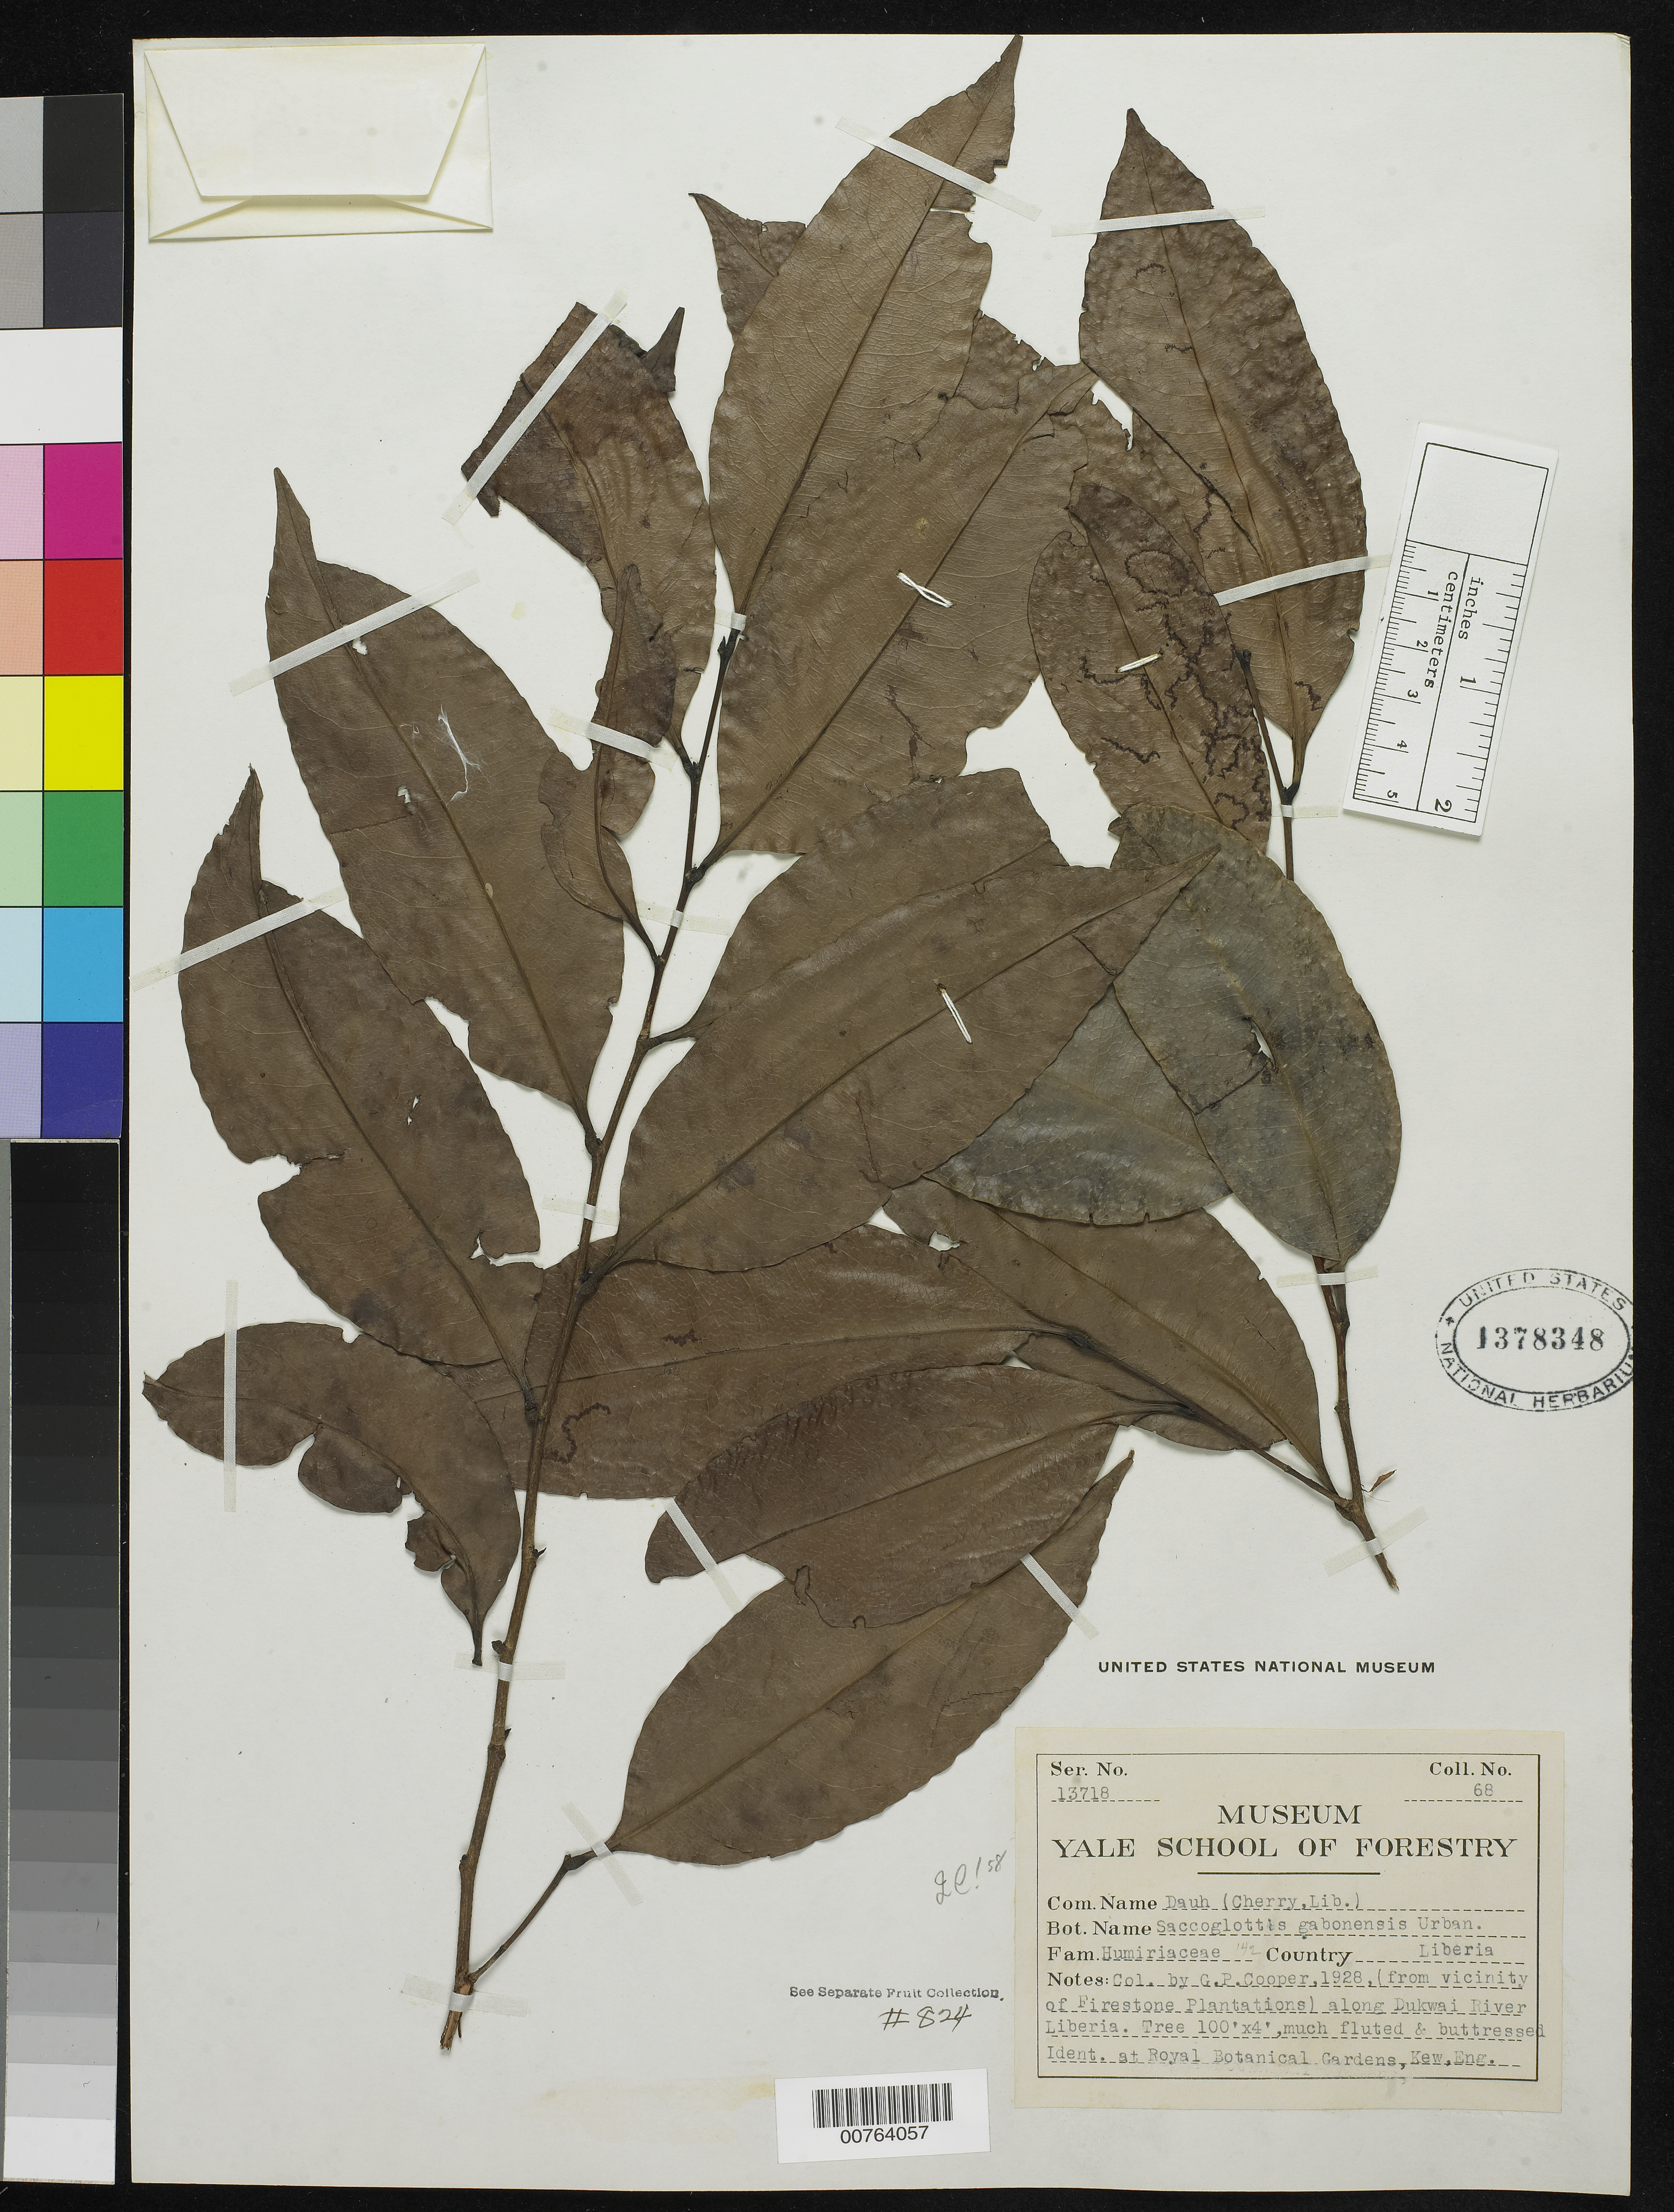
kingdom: Plantae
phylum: Tracheophyta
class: Magnoliopsida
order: Malpighiales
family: Humiriaceae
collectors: G. Cooper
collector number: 68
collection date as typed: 1928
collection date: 1928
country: Liberia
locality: (near Firestone Plantations) along Dukwai River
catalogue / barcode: US 1378348